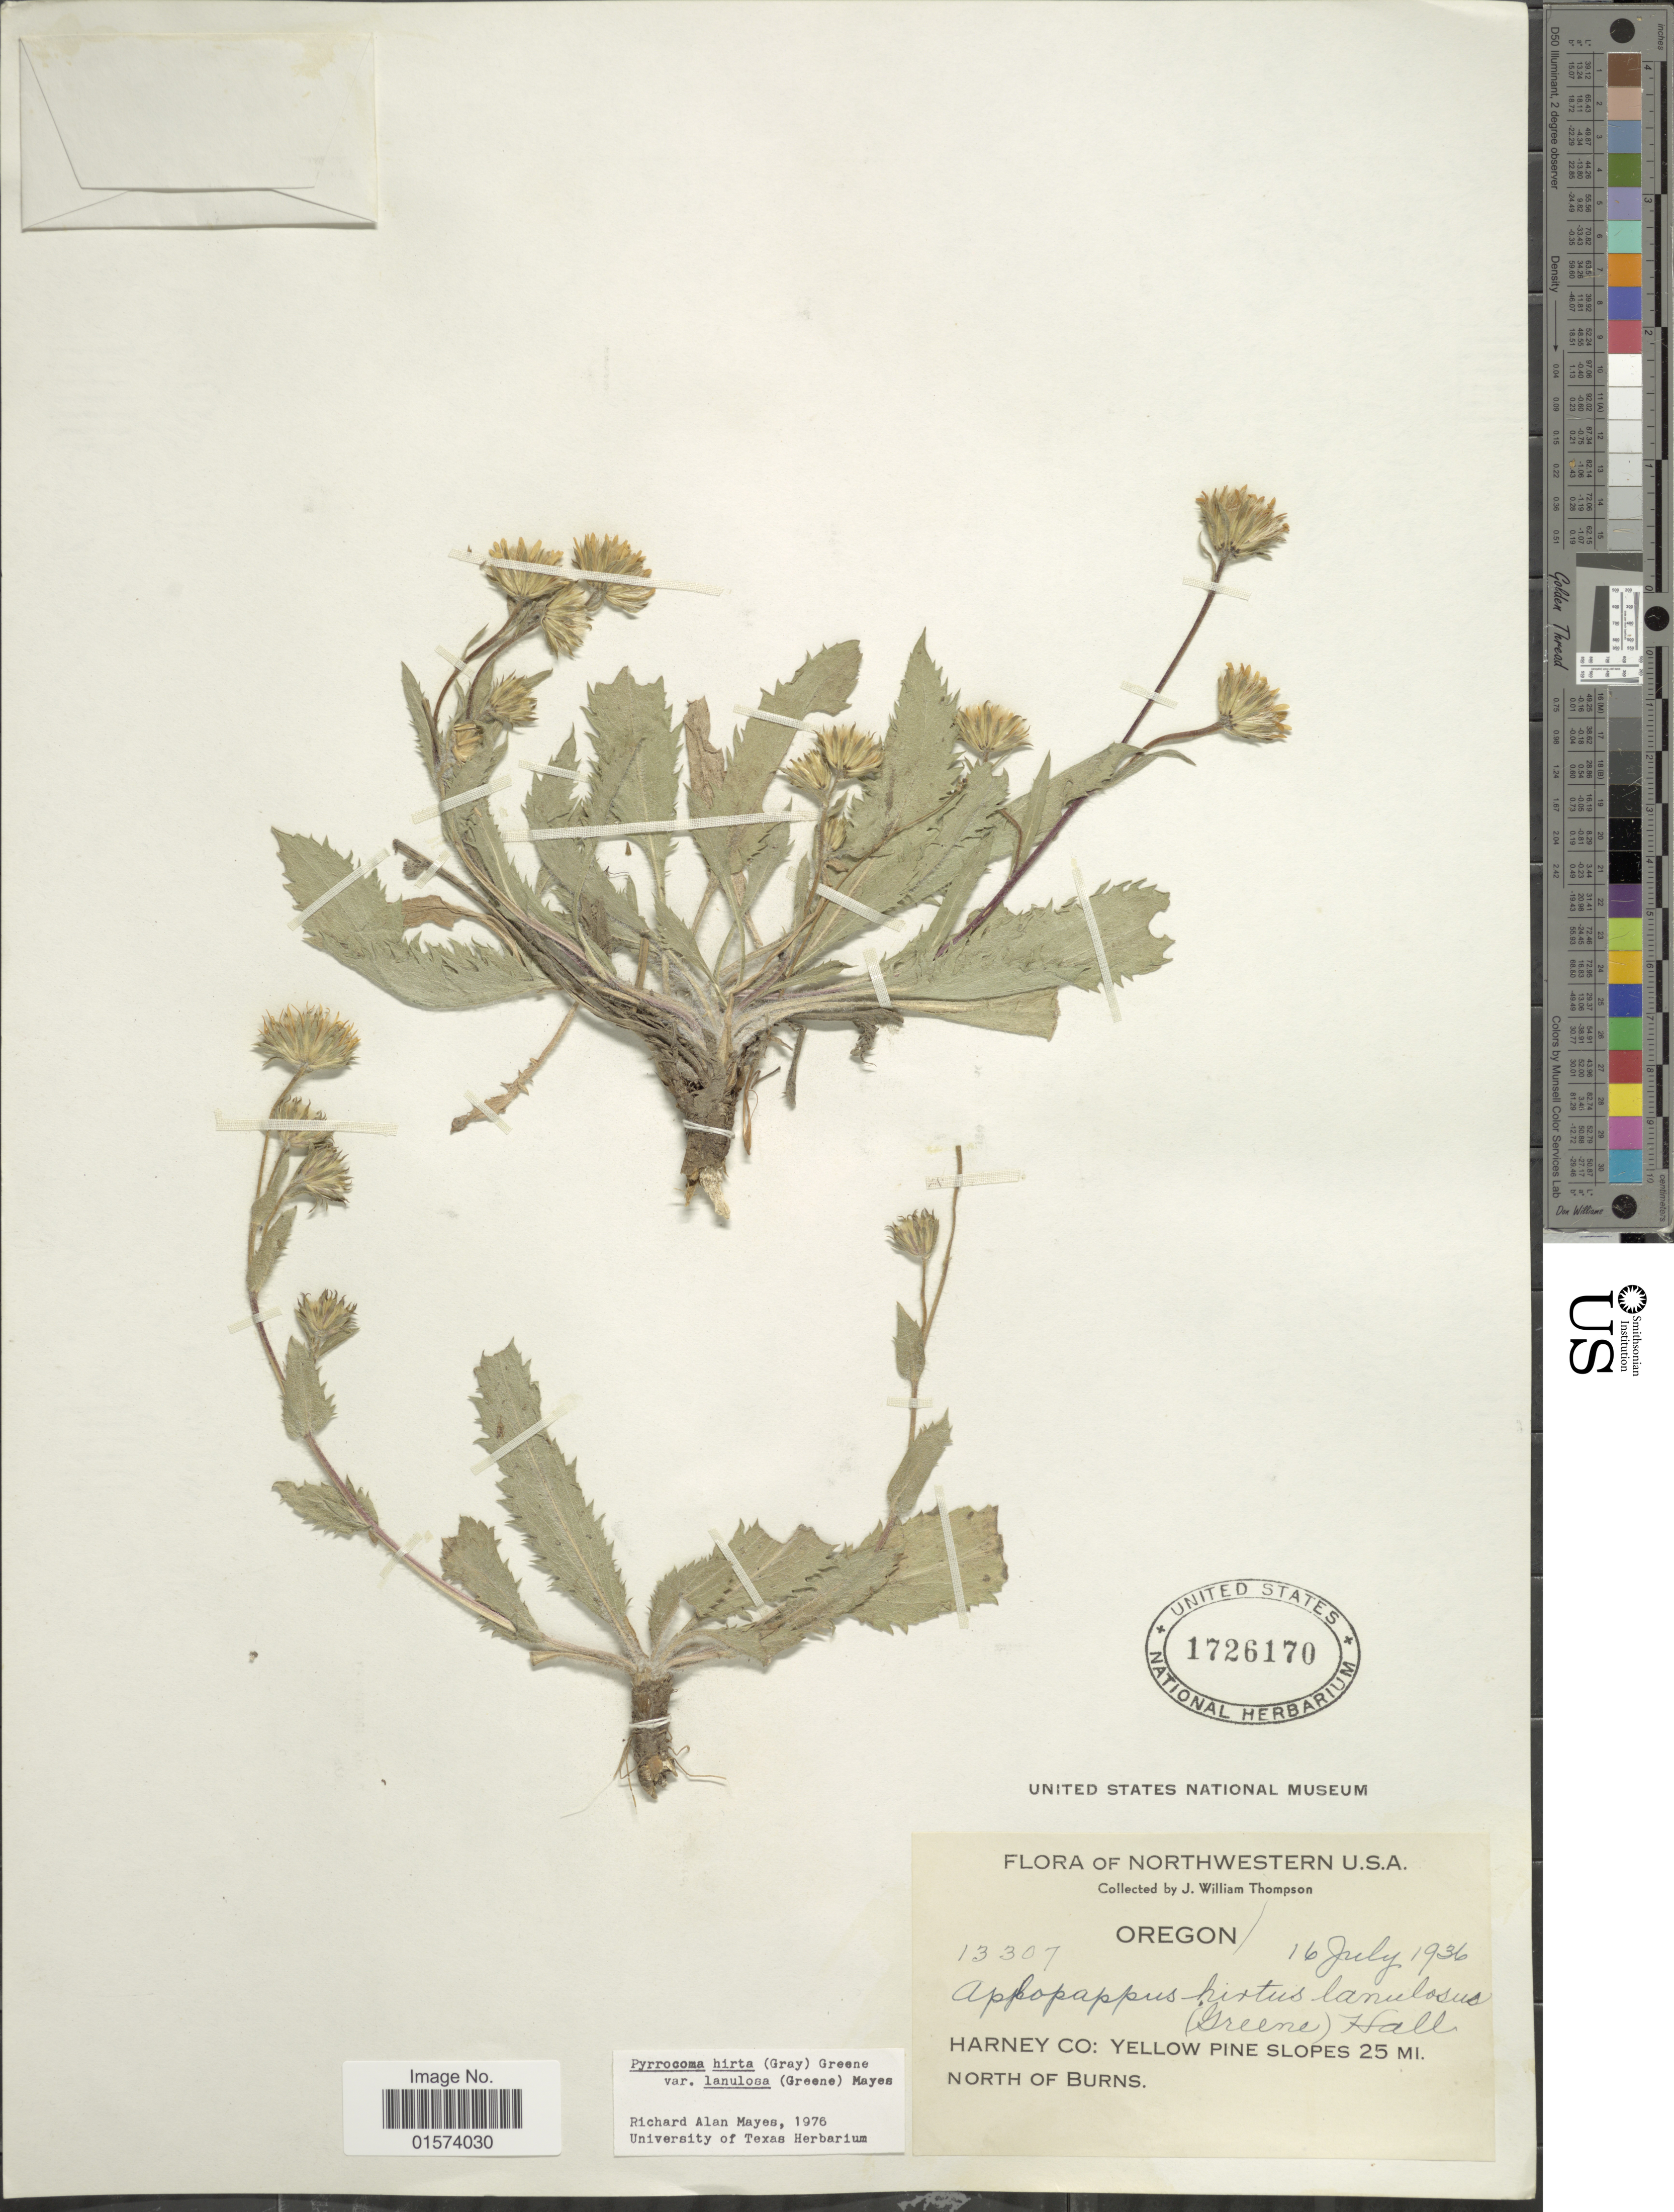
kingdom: Plantae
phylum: Tracheophyta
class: Magnoliopsida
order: Asterales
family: Asteraceae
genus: Pyrrocoma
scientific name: Pyrrocoma lanceolata var. lanceolata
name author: (Hook.) Greene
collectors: J. W. Thompson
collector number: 13307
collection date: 1936-07-16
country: United States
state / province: Oregon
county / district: Harney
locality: Harney Co: Yellow Pine Slopes, 25 mi. north of Burns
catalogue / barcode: US 1726170